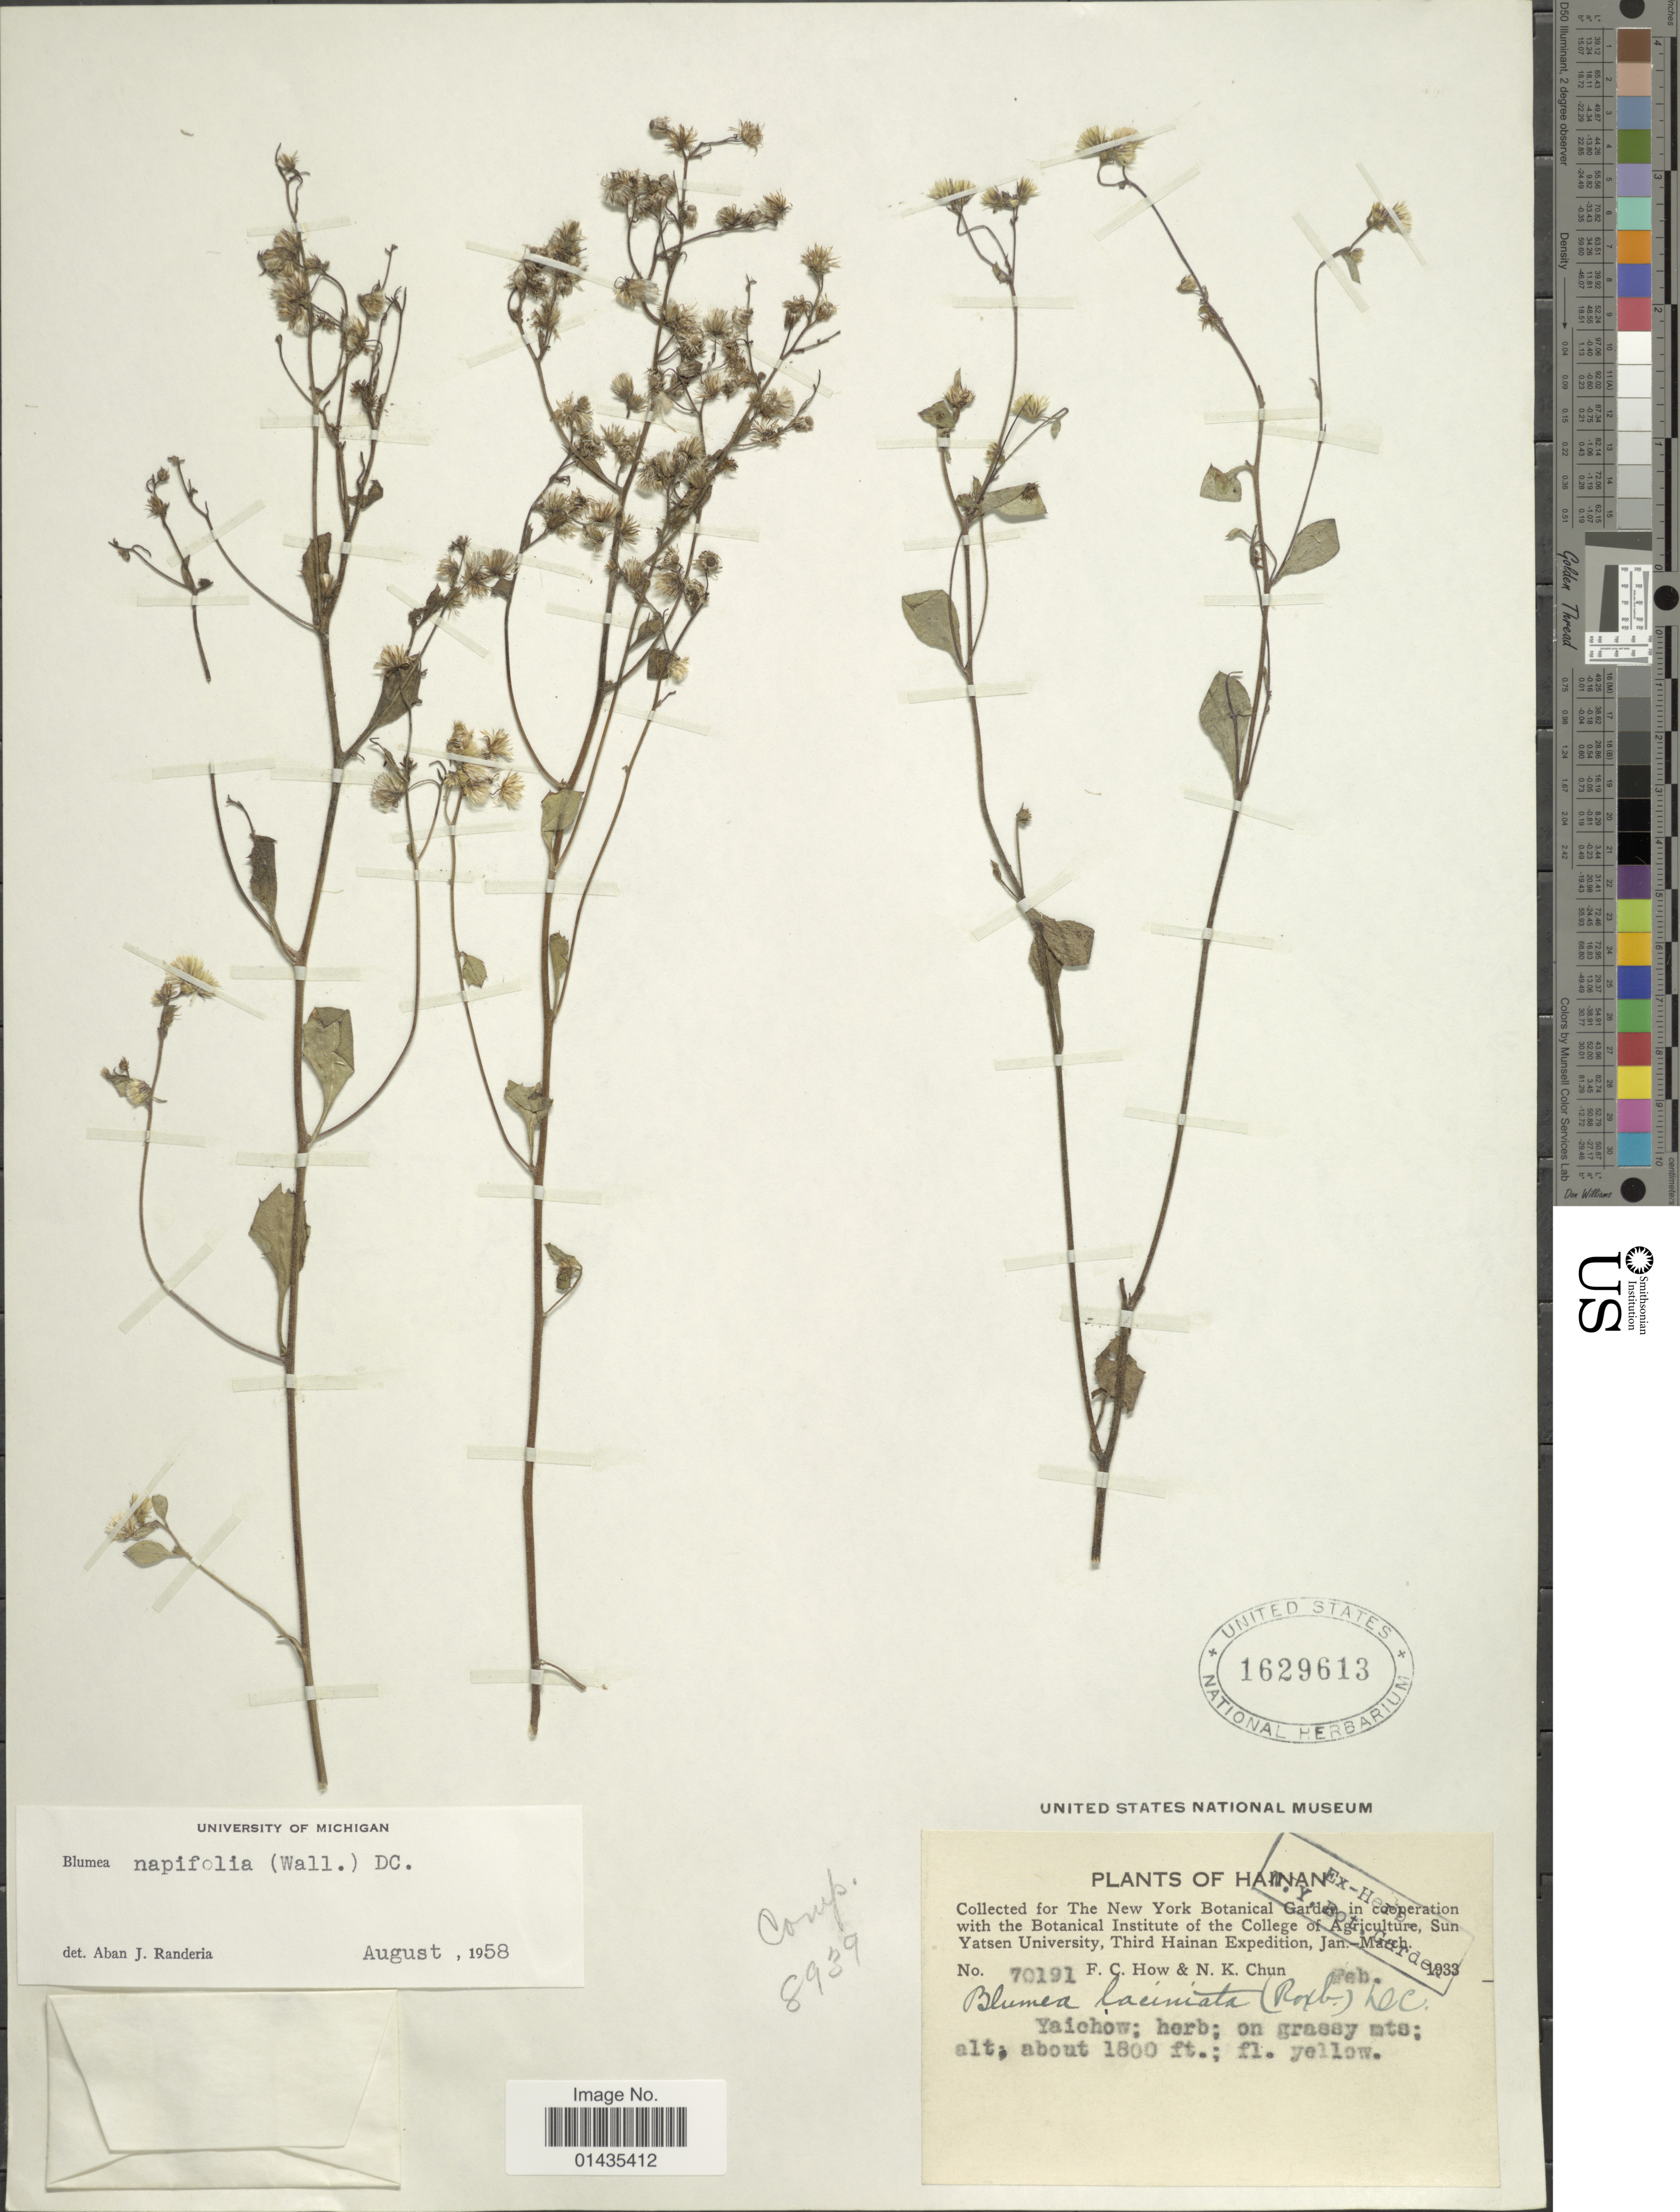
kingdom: Plantae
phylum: Tracheophyta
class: Magnoliopsida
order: Asterales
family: Asteraceae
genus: Blumea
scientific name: Blumea napifolia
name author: DC.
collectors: F. C. How & N. K. Chun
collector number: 70191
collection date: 1933-02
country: China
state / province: Hainan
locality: Yaichow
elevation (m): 549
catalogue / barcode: US 1629613